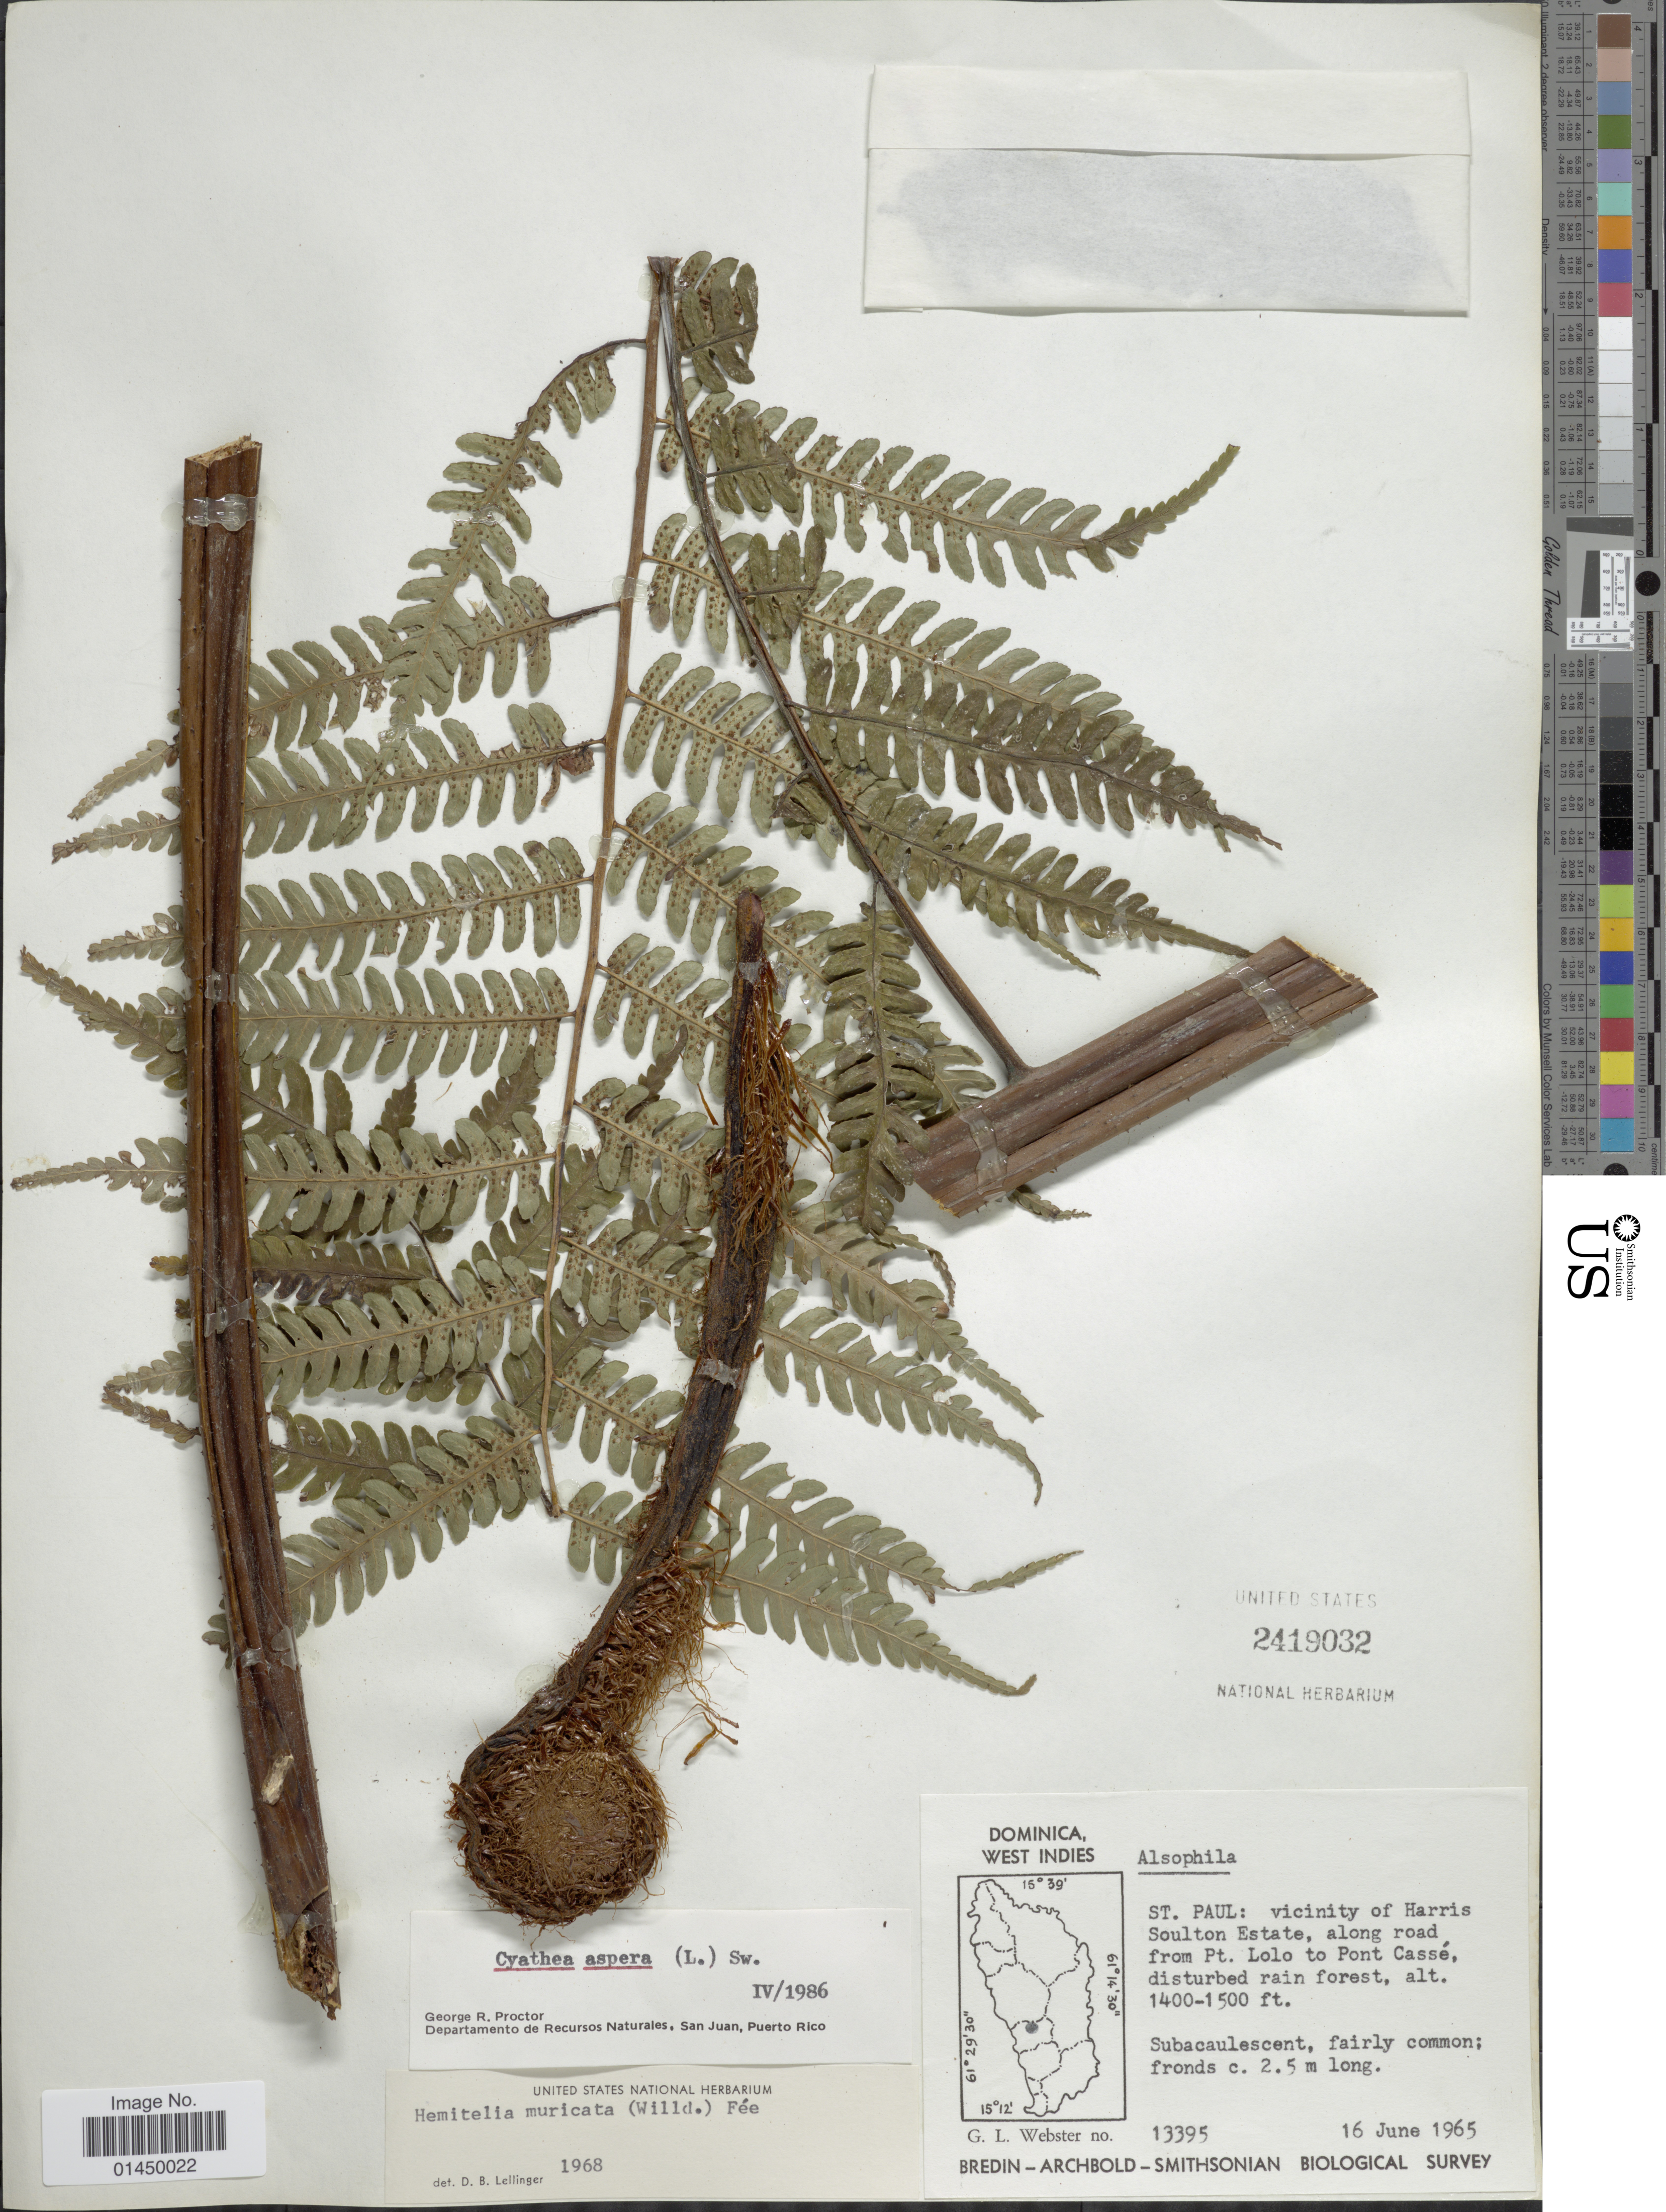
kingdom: Plantae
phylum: Tracheophyta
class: Polypodiopsida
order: Cyatheales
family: Cyatheaceae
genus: Cyathea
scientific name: Cyathea aspera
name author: (L.) Sw.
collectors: G. L. Webster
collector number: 13395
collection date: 1965-06-16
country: Dominica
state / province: St. Paul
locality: West Indies, St. Paul: vicinity of Harris Soulton Estate, along road, from Pt. Lolo to Pont Casse;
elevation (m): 427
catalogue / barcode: US 2419032